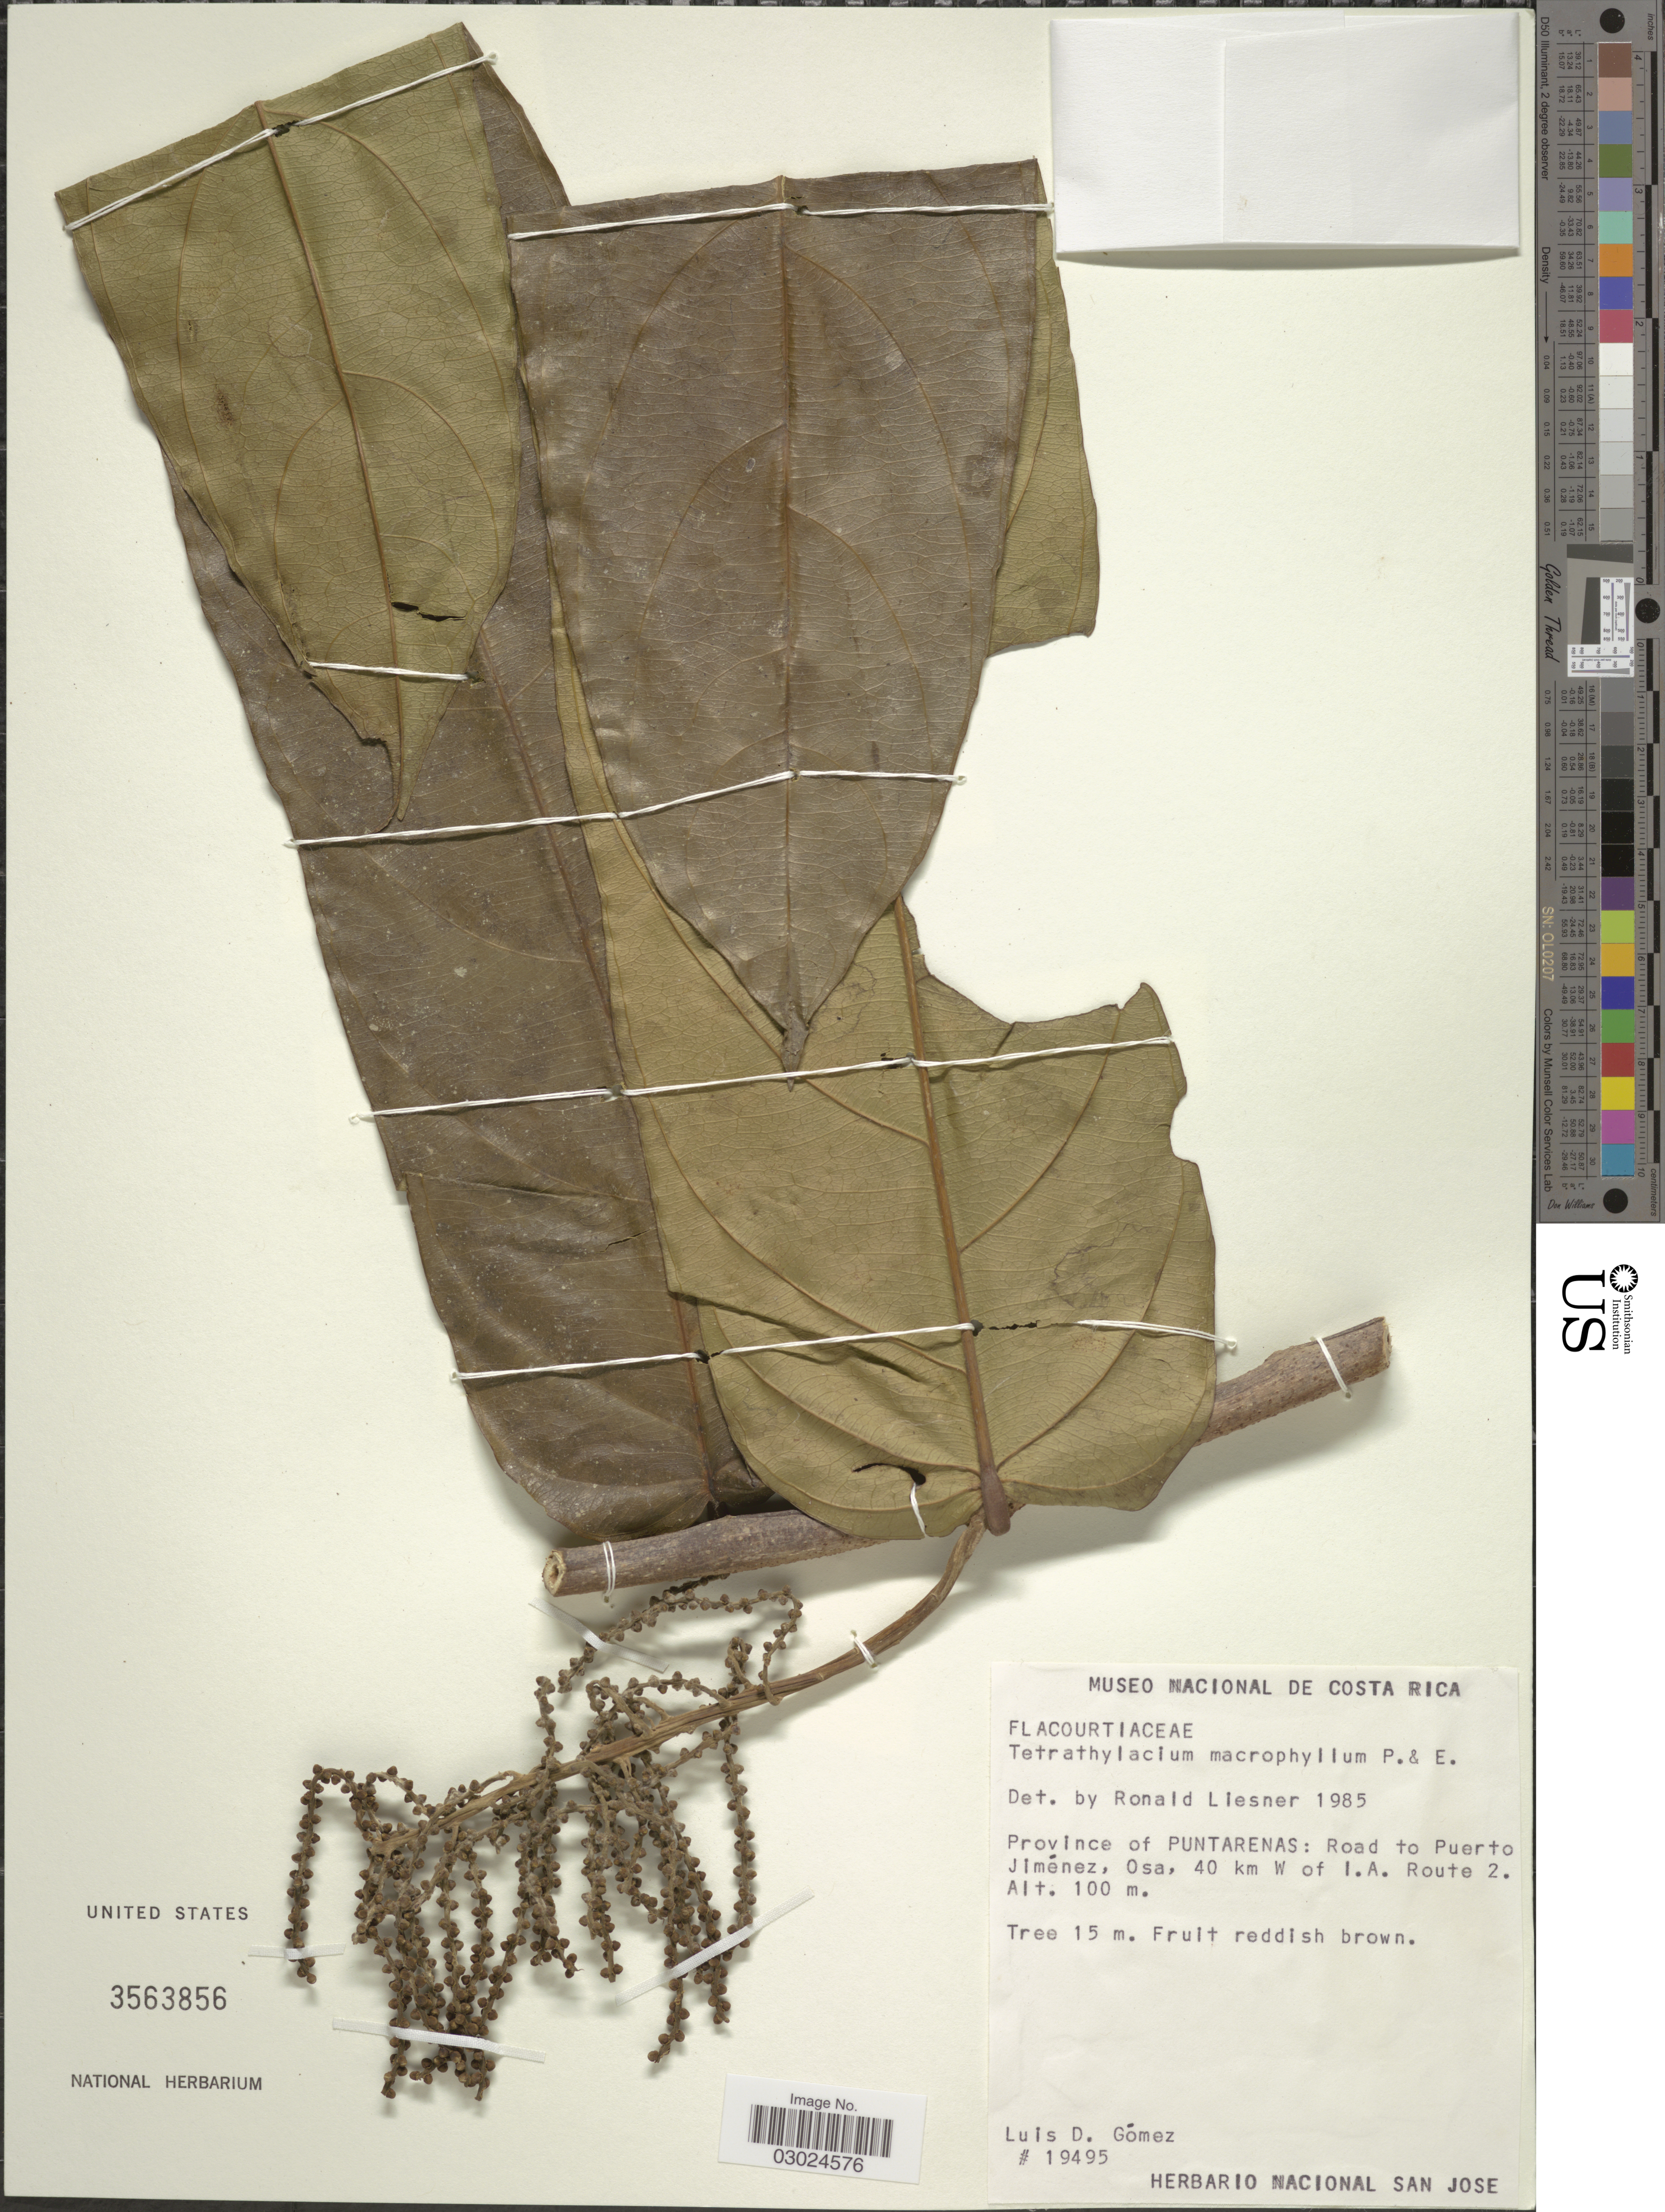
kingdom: Plantae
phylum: Tracheophyta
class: Magnoliopsida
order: Malpighiales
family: Salicaceae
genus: Tetrathylacium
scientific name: Tetrathylacium macrophyllum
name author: Poepp.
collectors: L. D. Gómez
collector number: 19495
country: Costa Rica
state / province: Puntarenas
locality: Road to Puerto Jiménez, Osa, 40 km W of I.A. Route 2.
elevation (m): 100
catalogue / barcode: US 3563856